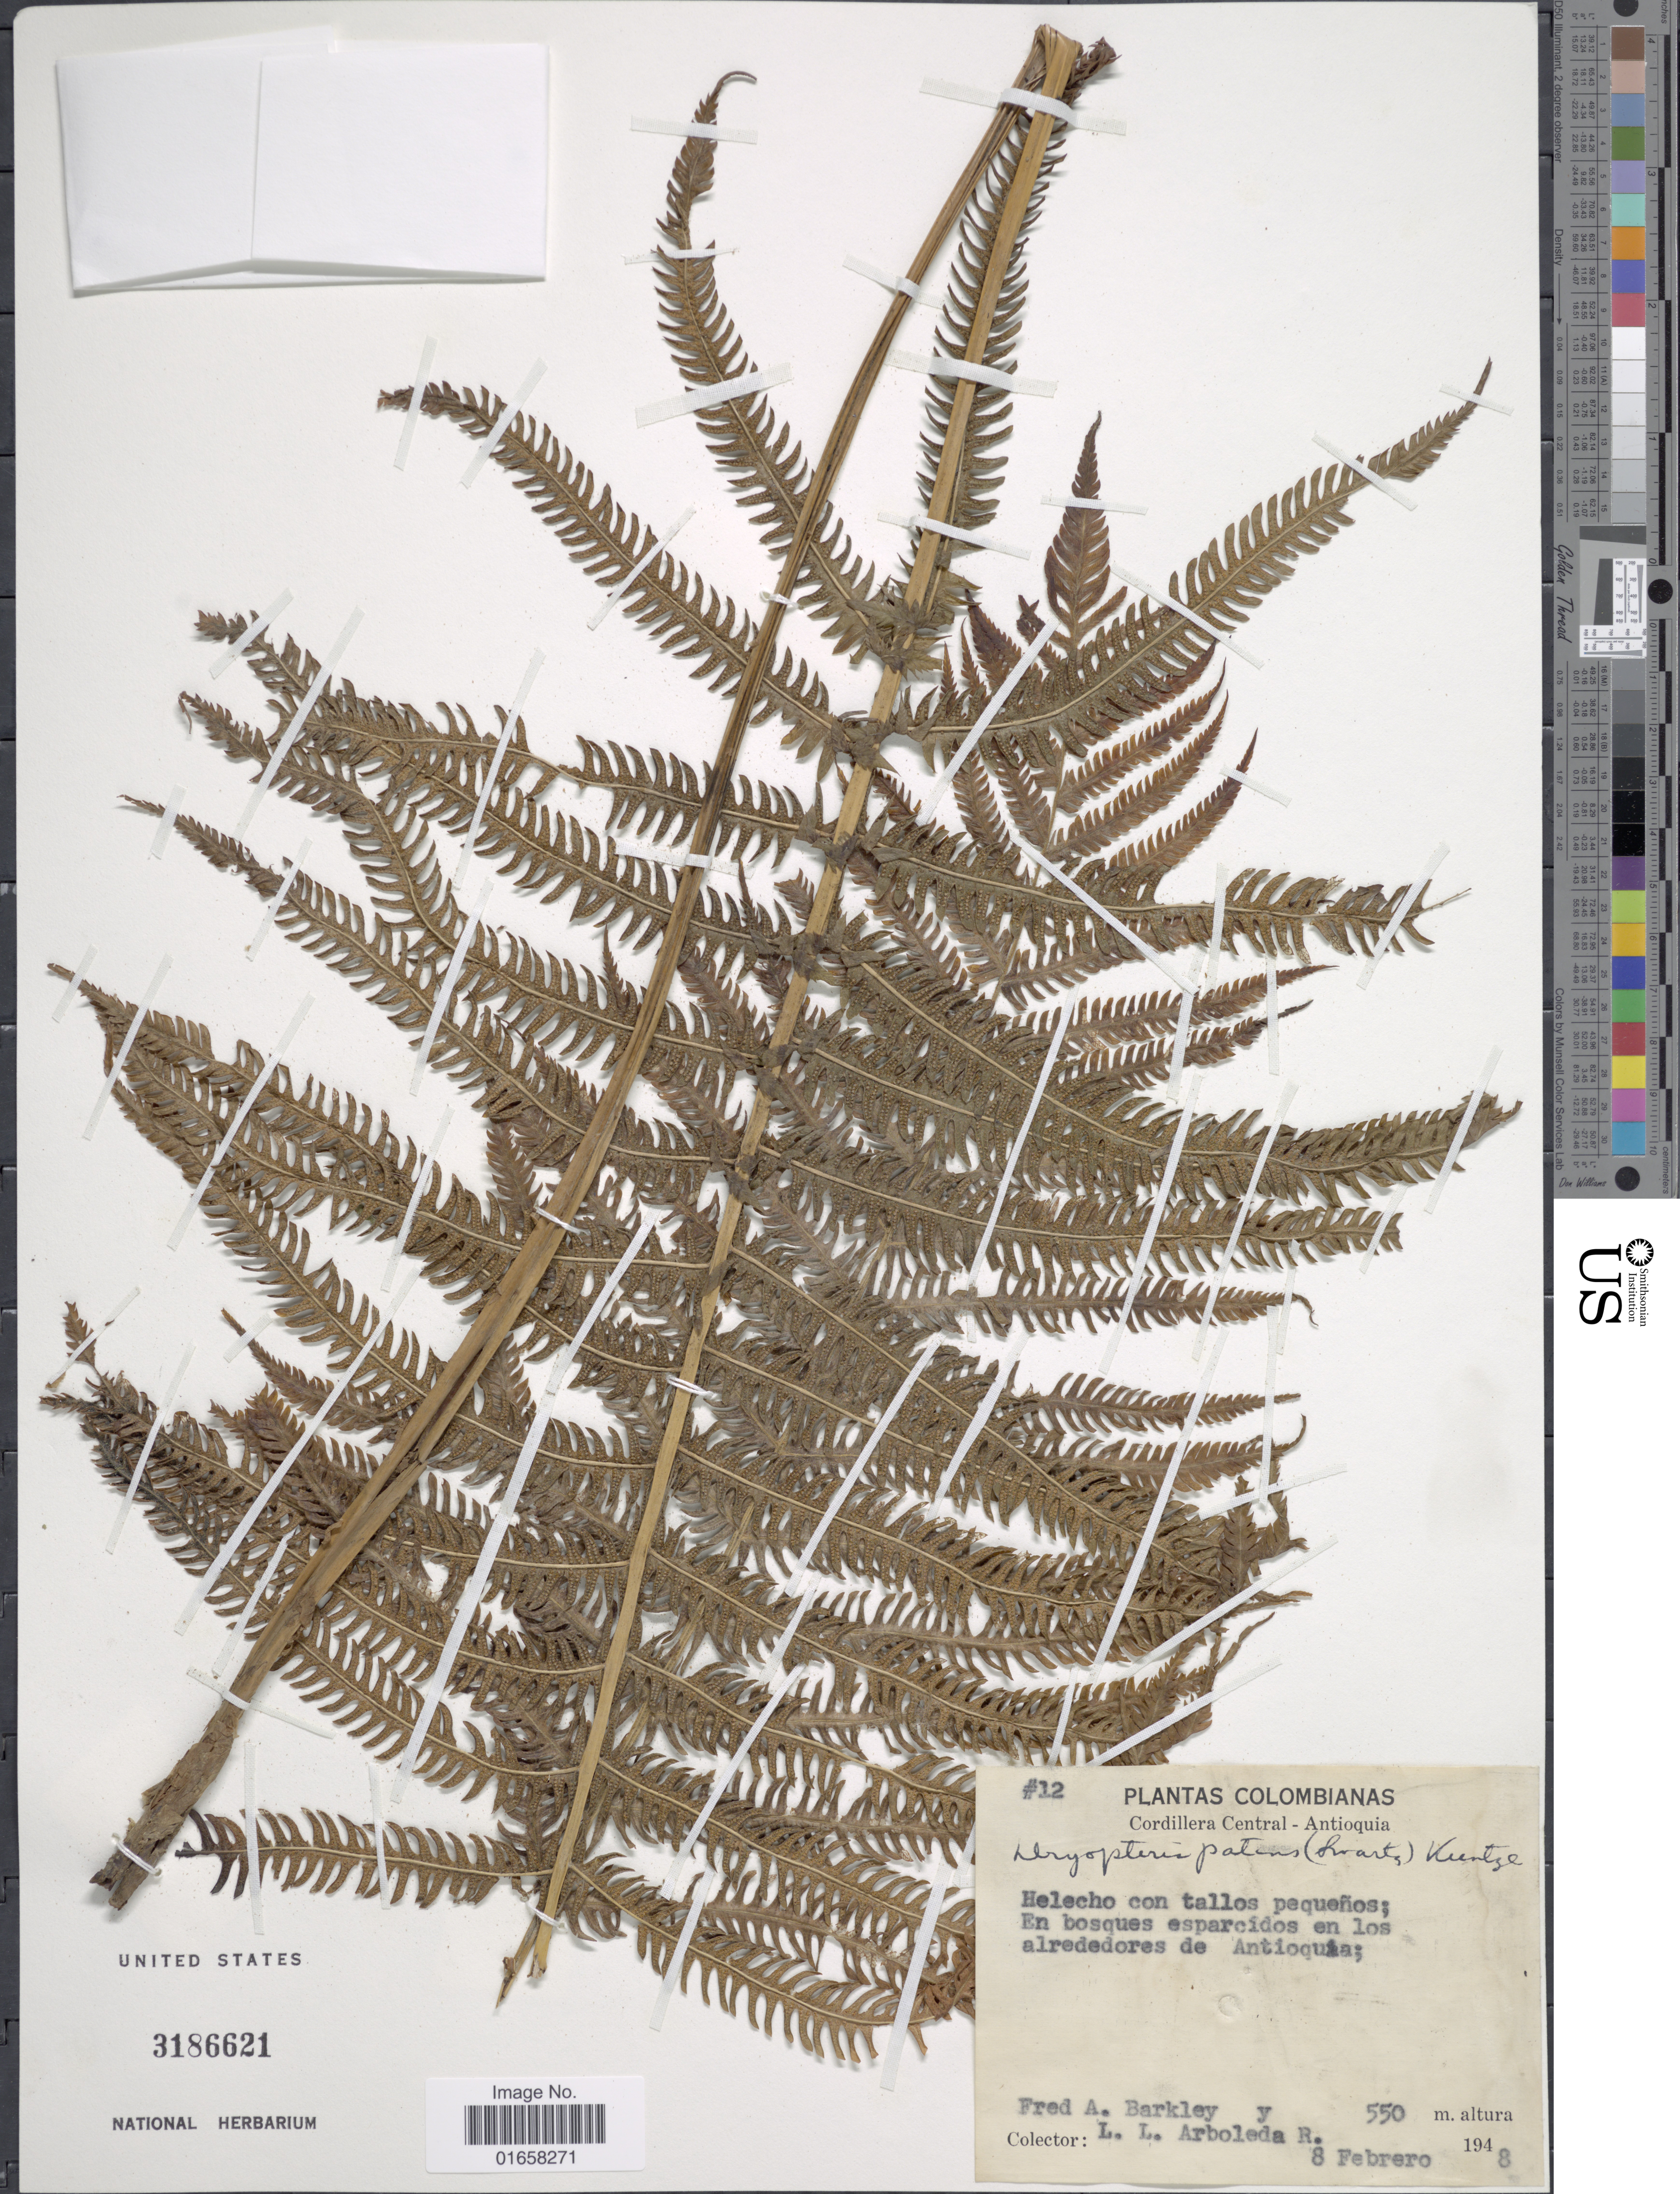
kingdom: Plantae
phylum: Tracheophyta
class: Polypodiopsida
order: Polypodiales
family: Thelypteridaceae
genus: Christella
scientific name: Christella patens var. patens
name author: (Sw.) Holttum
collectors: F. A. Barkley & F. Arboleda L.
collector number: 550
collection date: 1948-02-08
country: Colombia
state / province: Antioquia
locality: Cordillera Central. Helecho con tallos pequenos: En bosques esparcidos en los alrededores de Antioquia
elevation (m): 550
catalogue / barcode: US 3086621